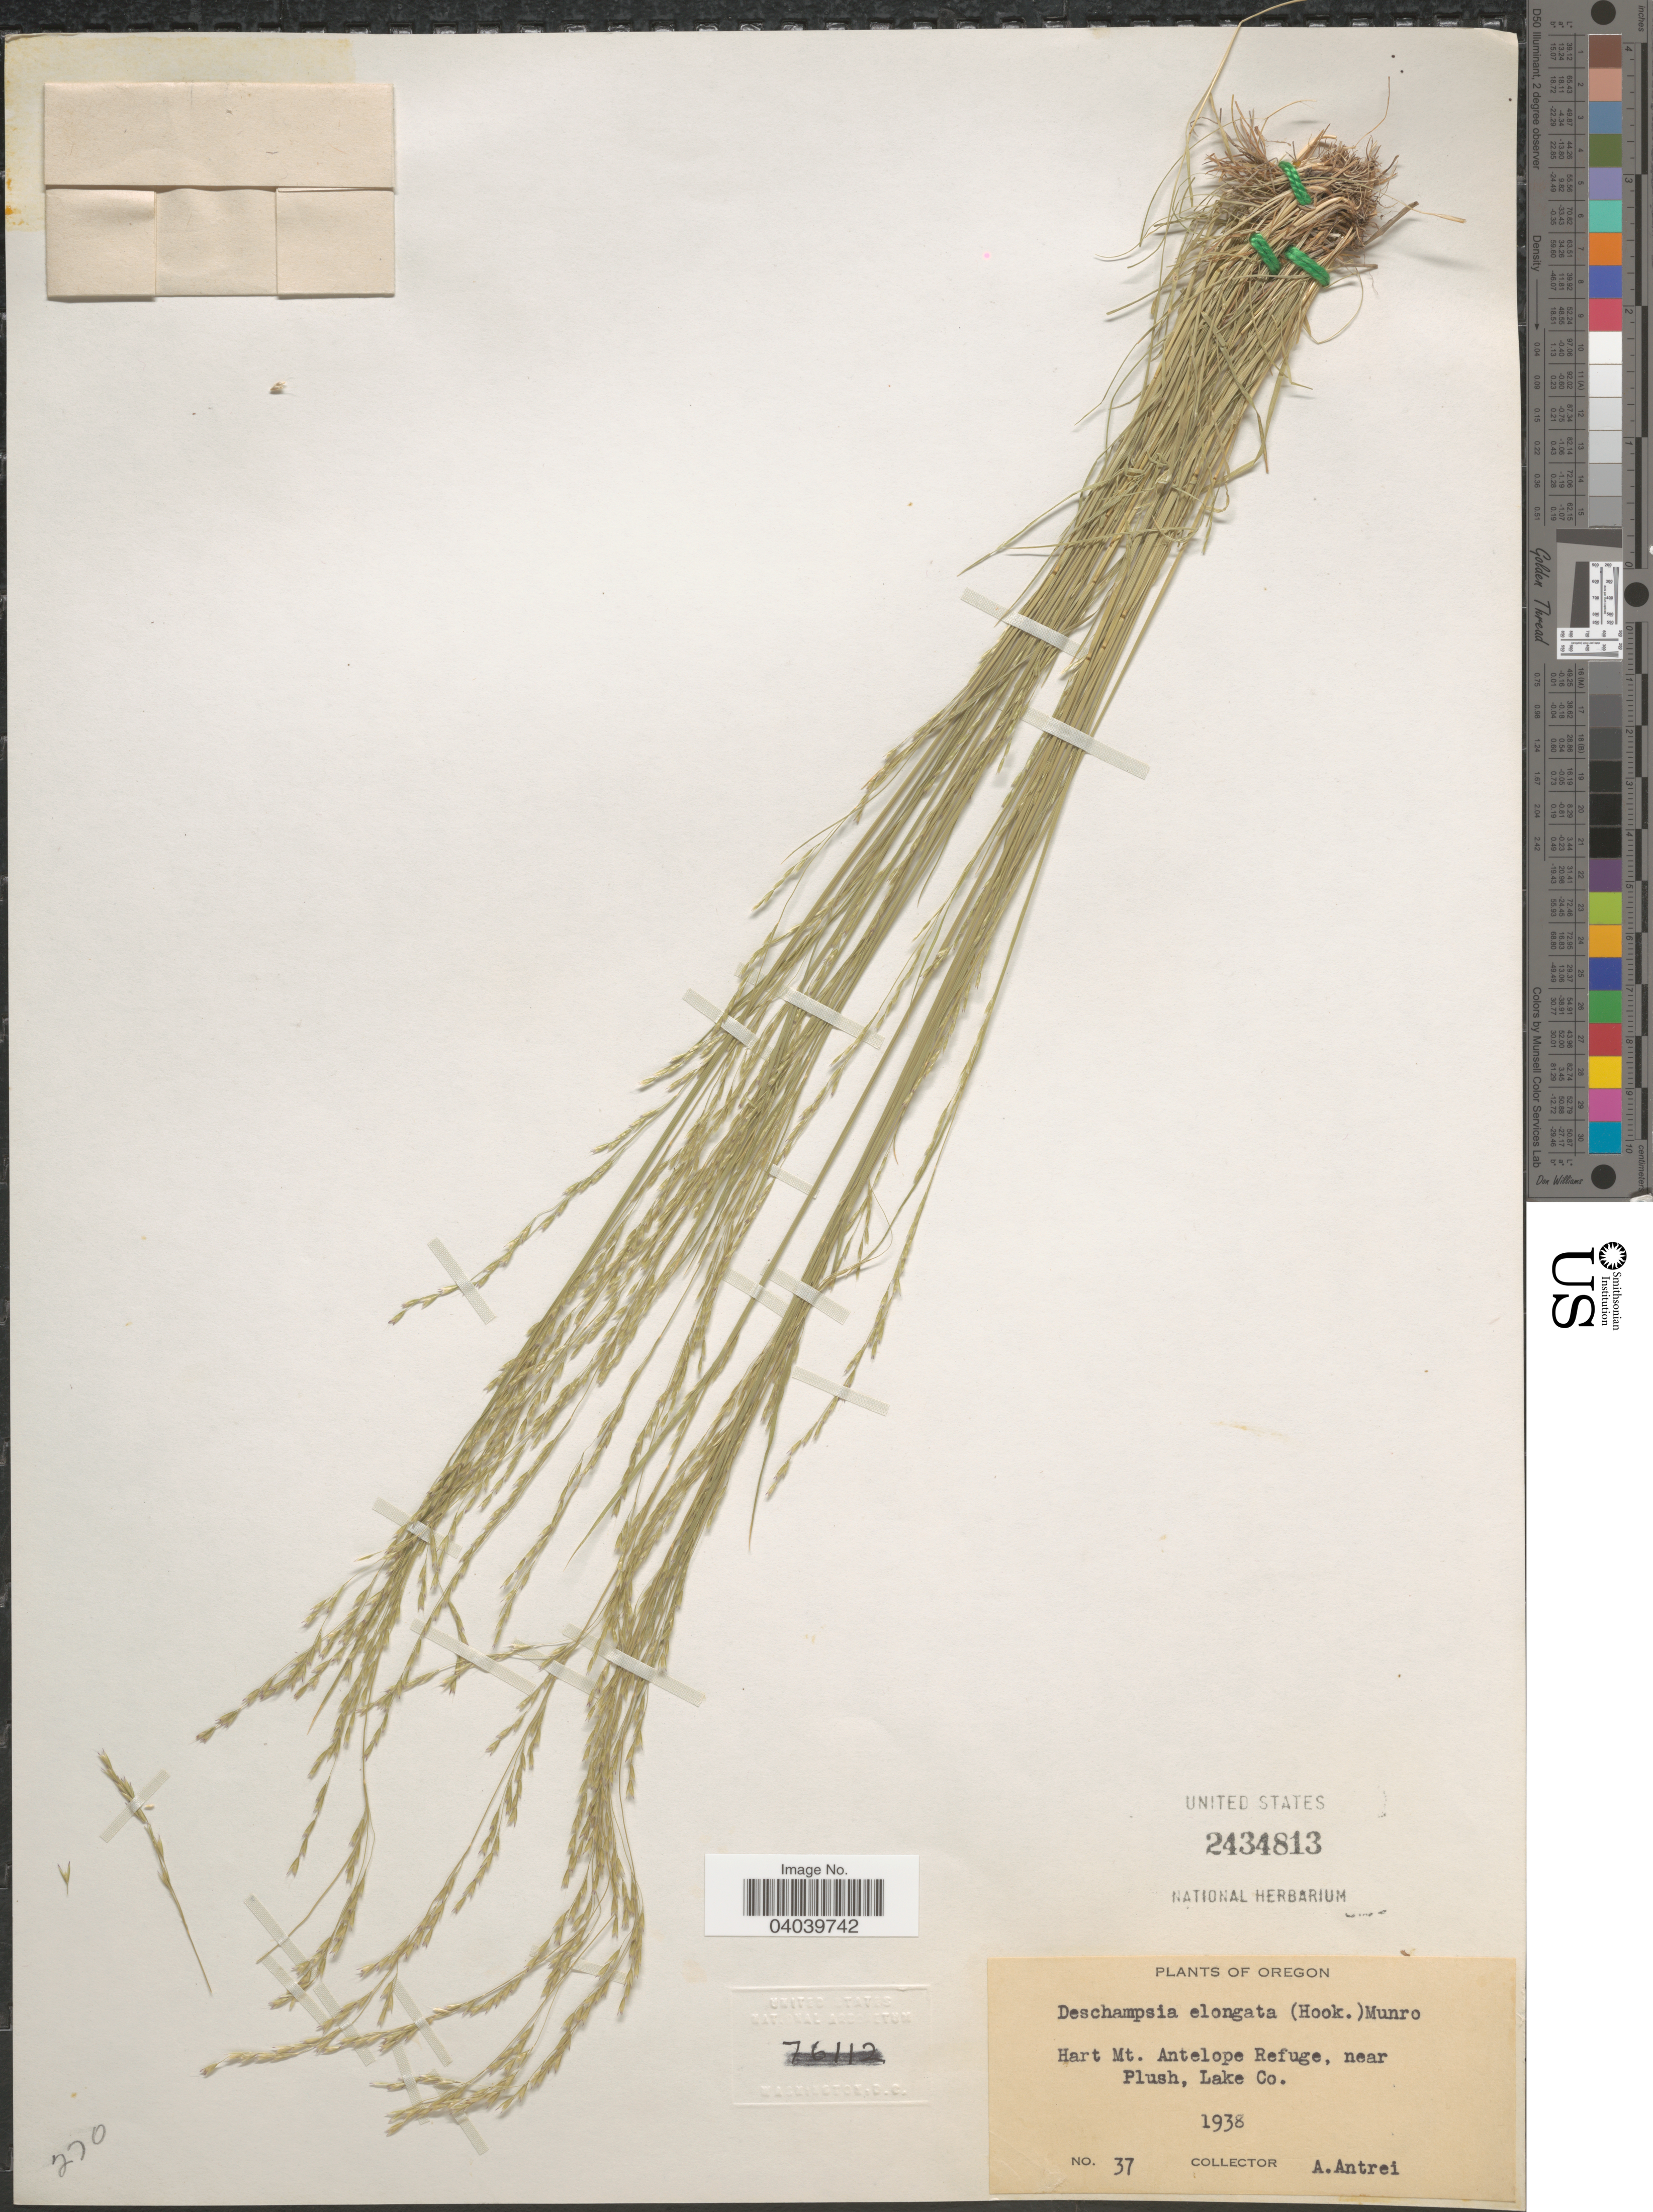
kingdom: Plantae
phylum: Tracheophyta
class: Liliopsida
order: Poales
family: Poaceae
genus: Deschampsia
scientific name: Deschampsia elongata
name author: (Hook.) Munro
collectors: A. Antrei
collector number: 37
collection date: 1938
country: United States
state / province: Oregon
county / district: Lake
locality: Hart Mt. Antelope Refuge, near Plush, Lake Co.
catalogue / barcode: US 2434813